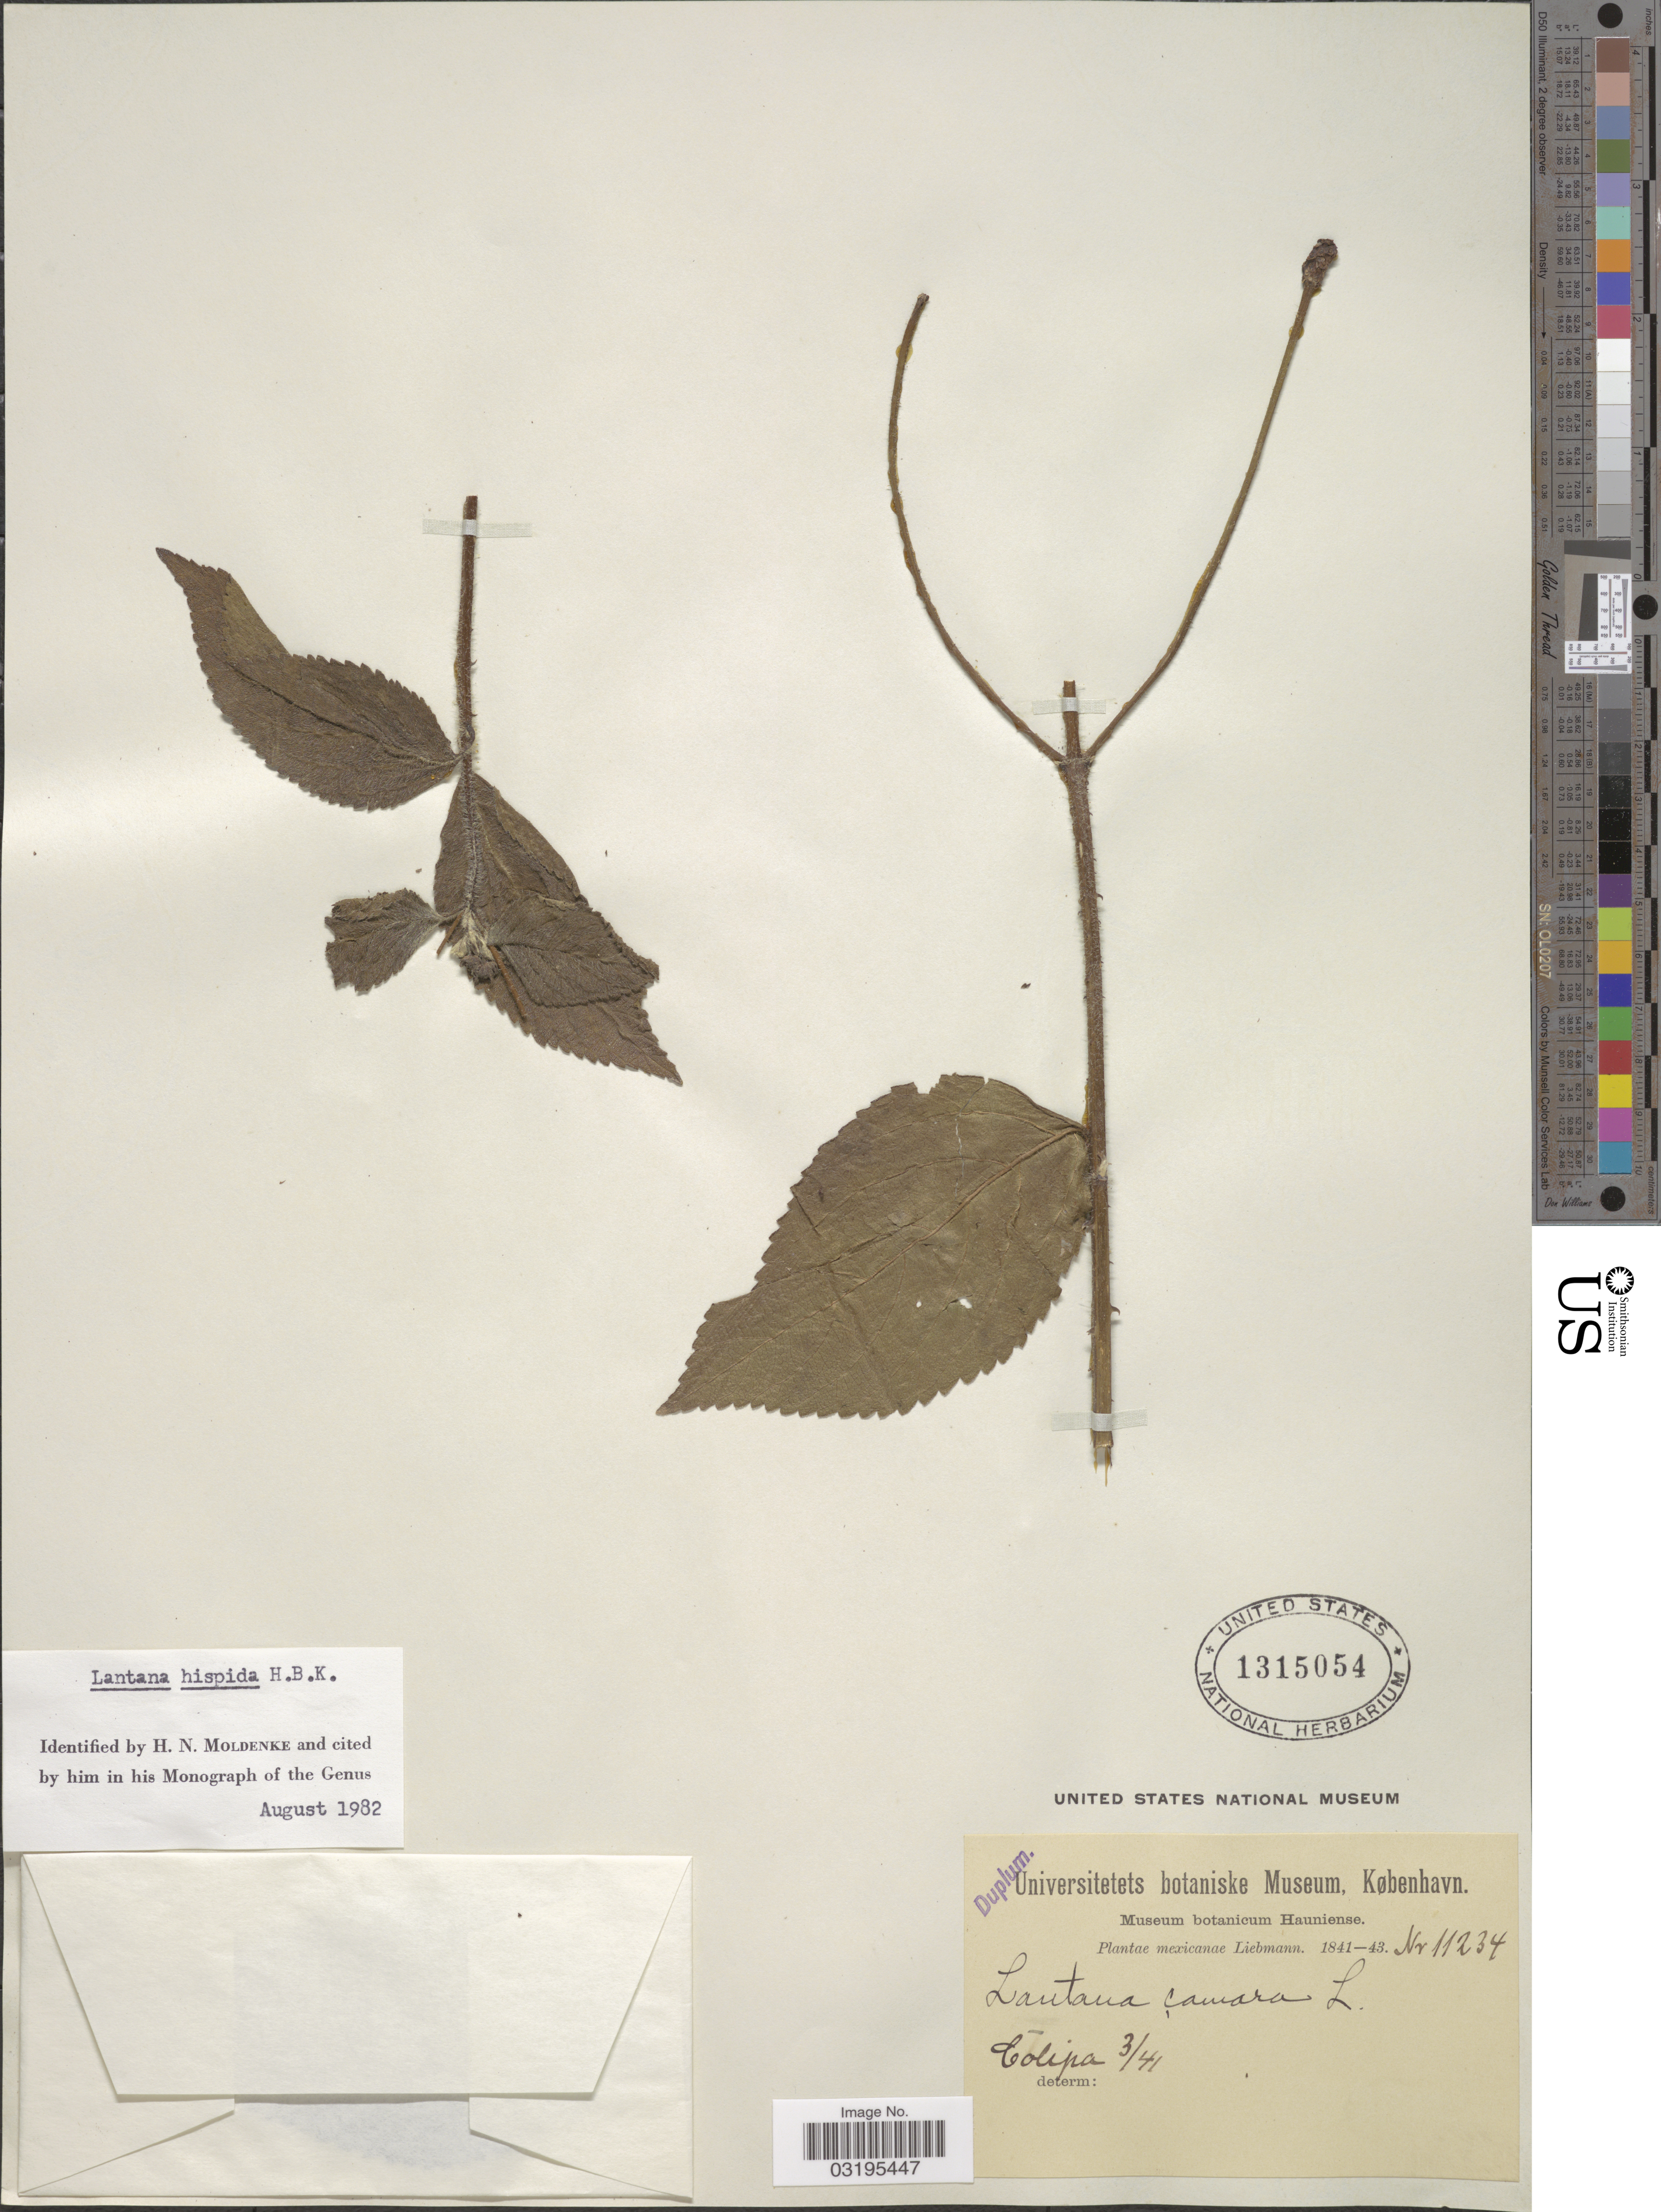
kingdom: Plantae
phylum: Tracheophyta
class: Magnoliopsida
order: Lamiales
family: Verbenaceae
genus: Lantana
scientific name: Lantana hispida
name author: Kunth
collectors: Liebmann, --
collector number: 11234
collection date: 1841-03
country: Mexico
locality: Colipa.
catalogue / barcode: US 1315054